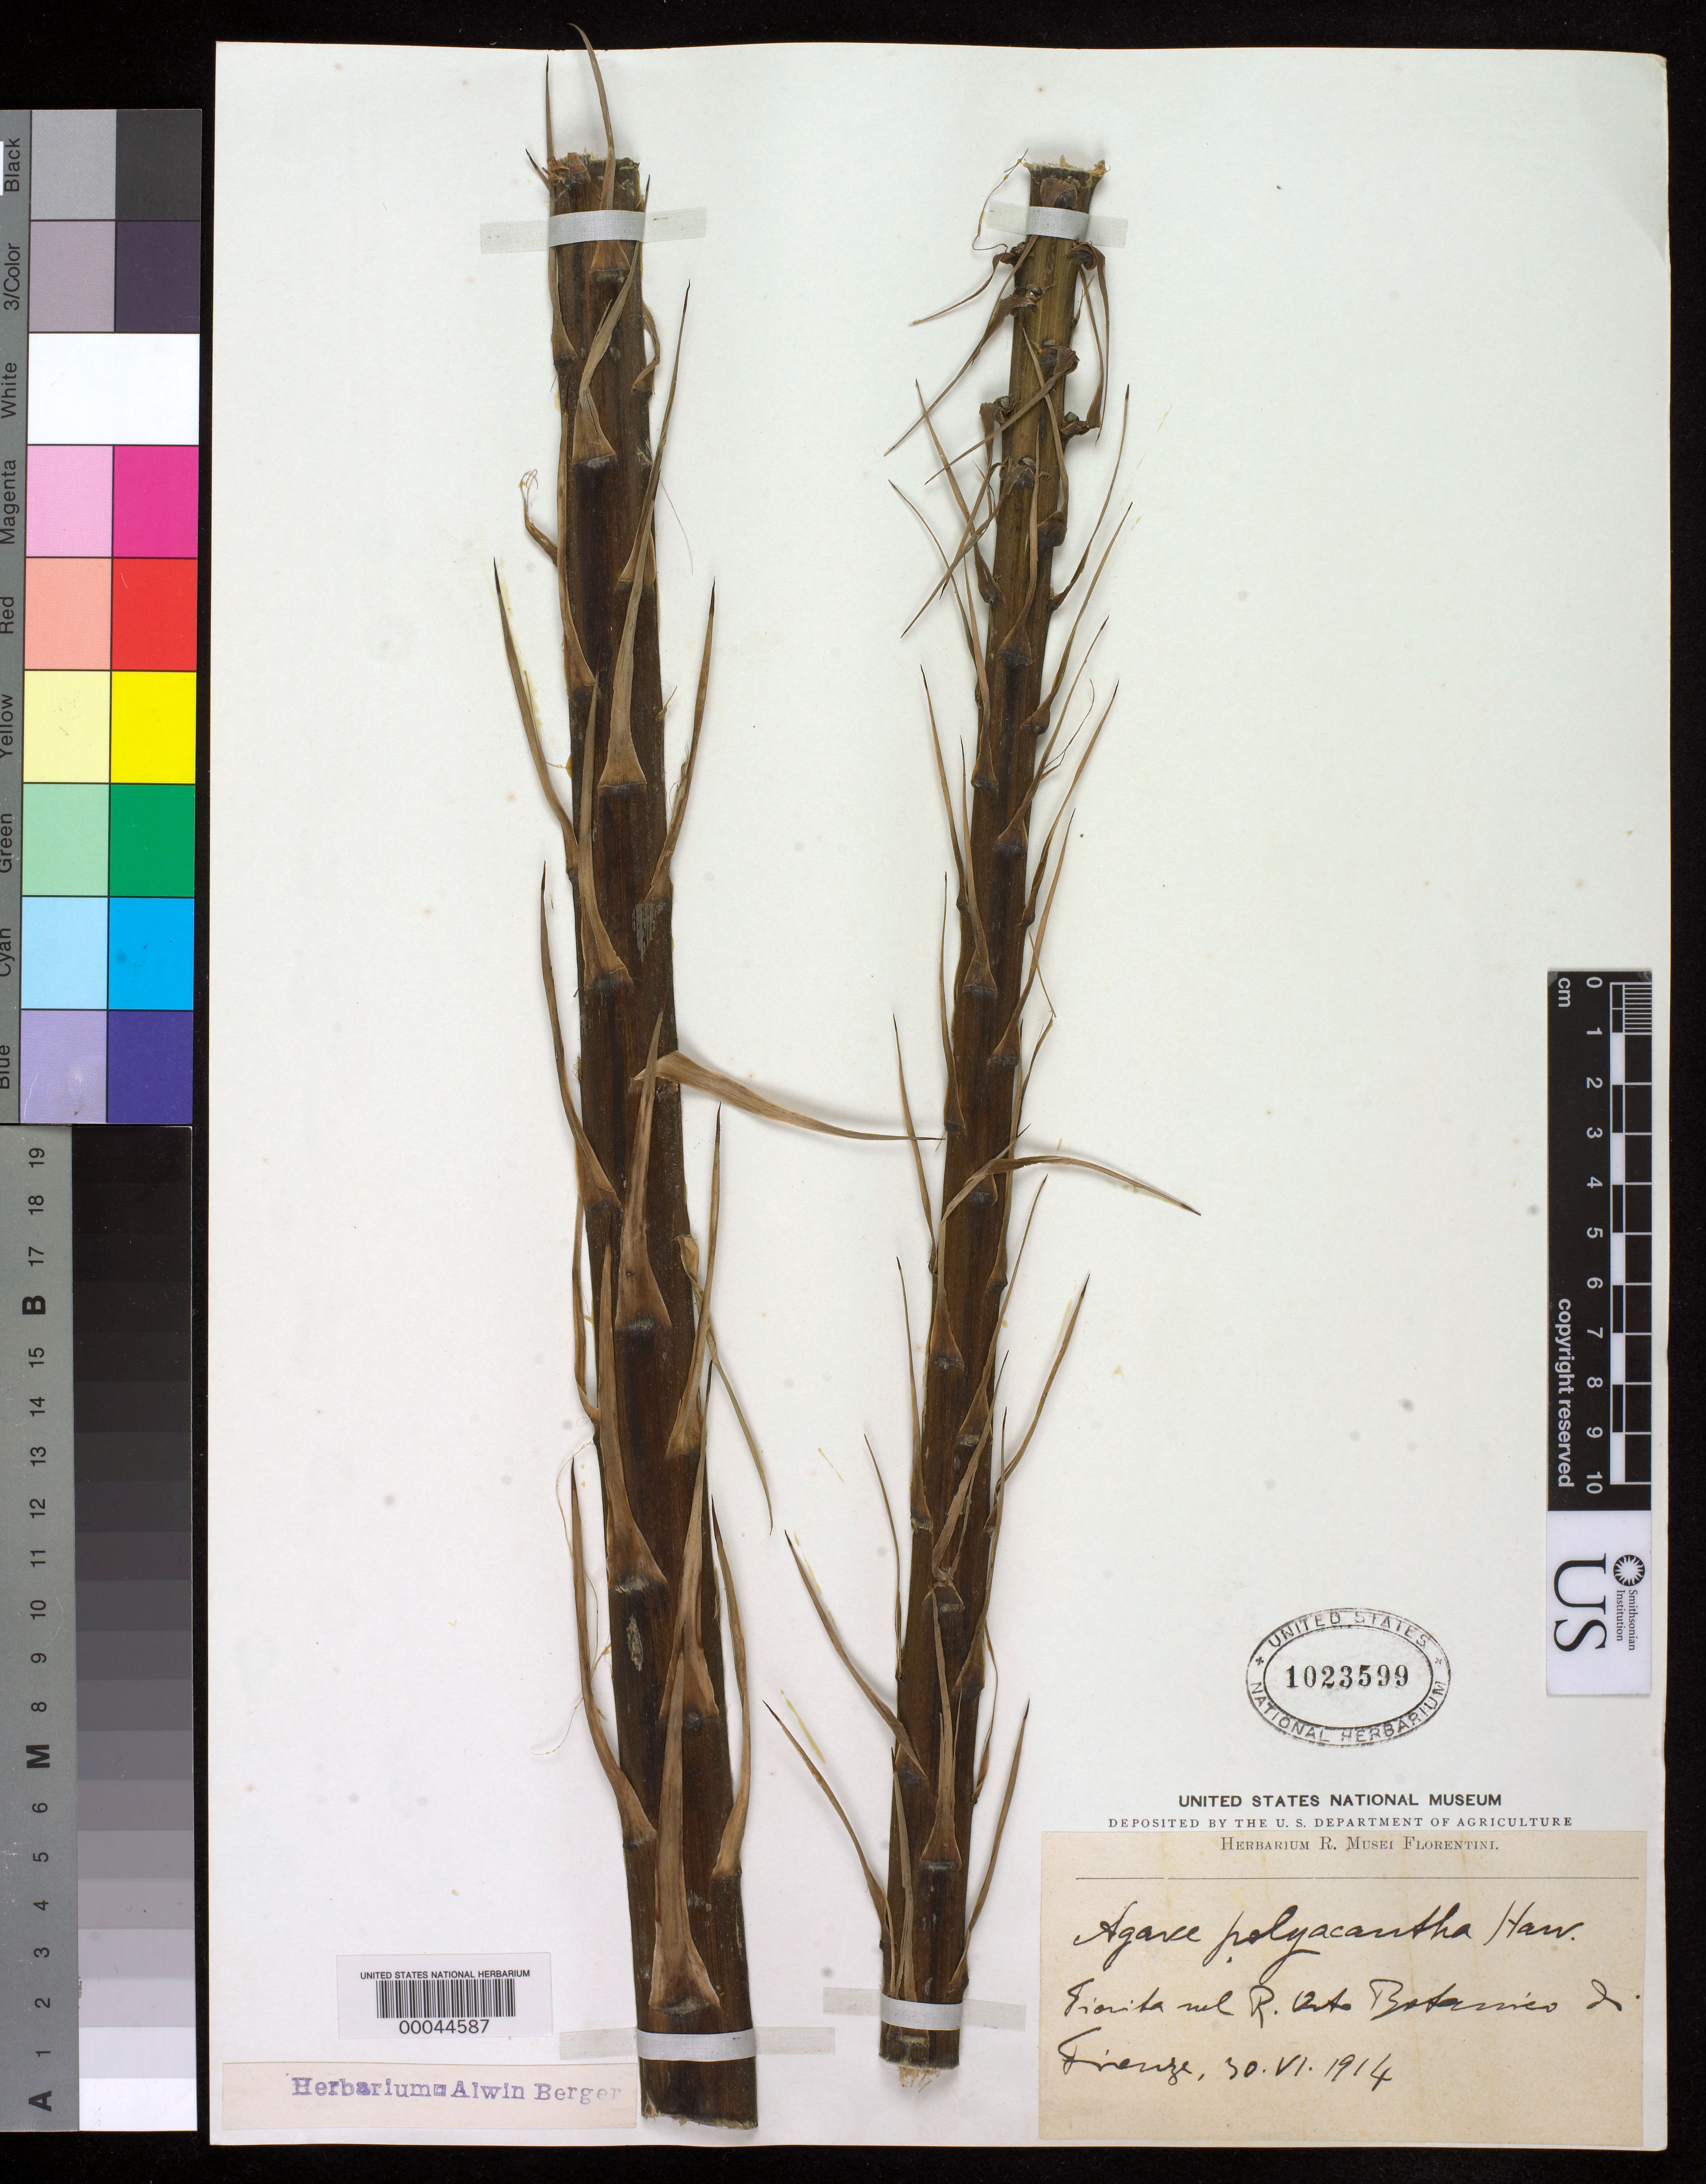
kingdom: Plantae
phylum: Tracheophyta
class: Liliopsida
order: Asparagales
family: Asparagaceae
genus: Agave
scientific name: Agave polyacantha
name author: Haw.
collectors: ex herb. A. Berger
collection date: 1909-06-02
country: Mexico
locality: Cultivated at La Mortola, Italy.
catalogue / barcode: US 1023599